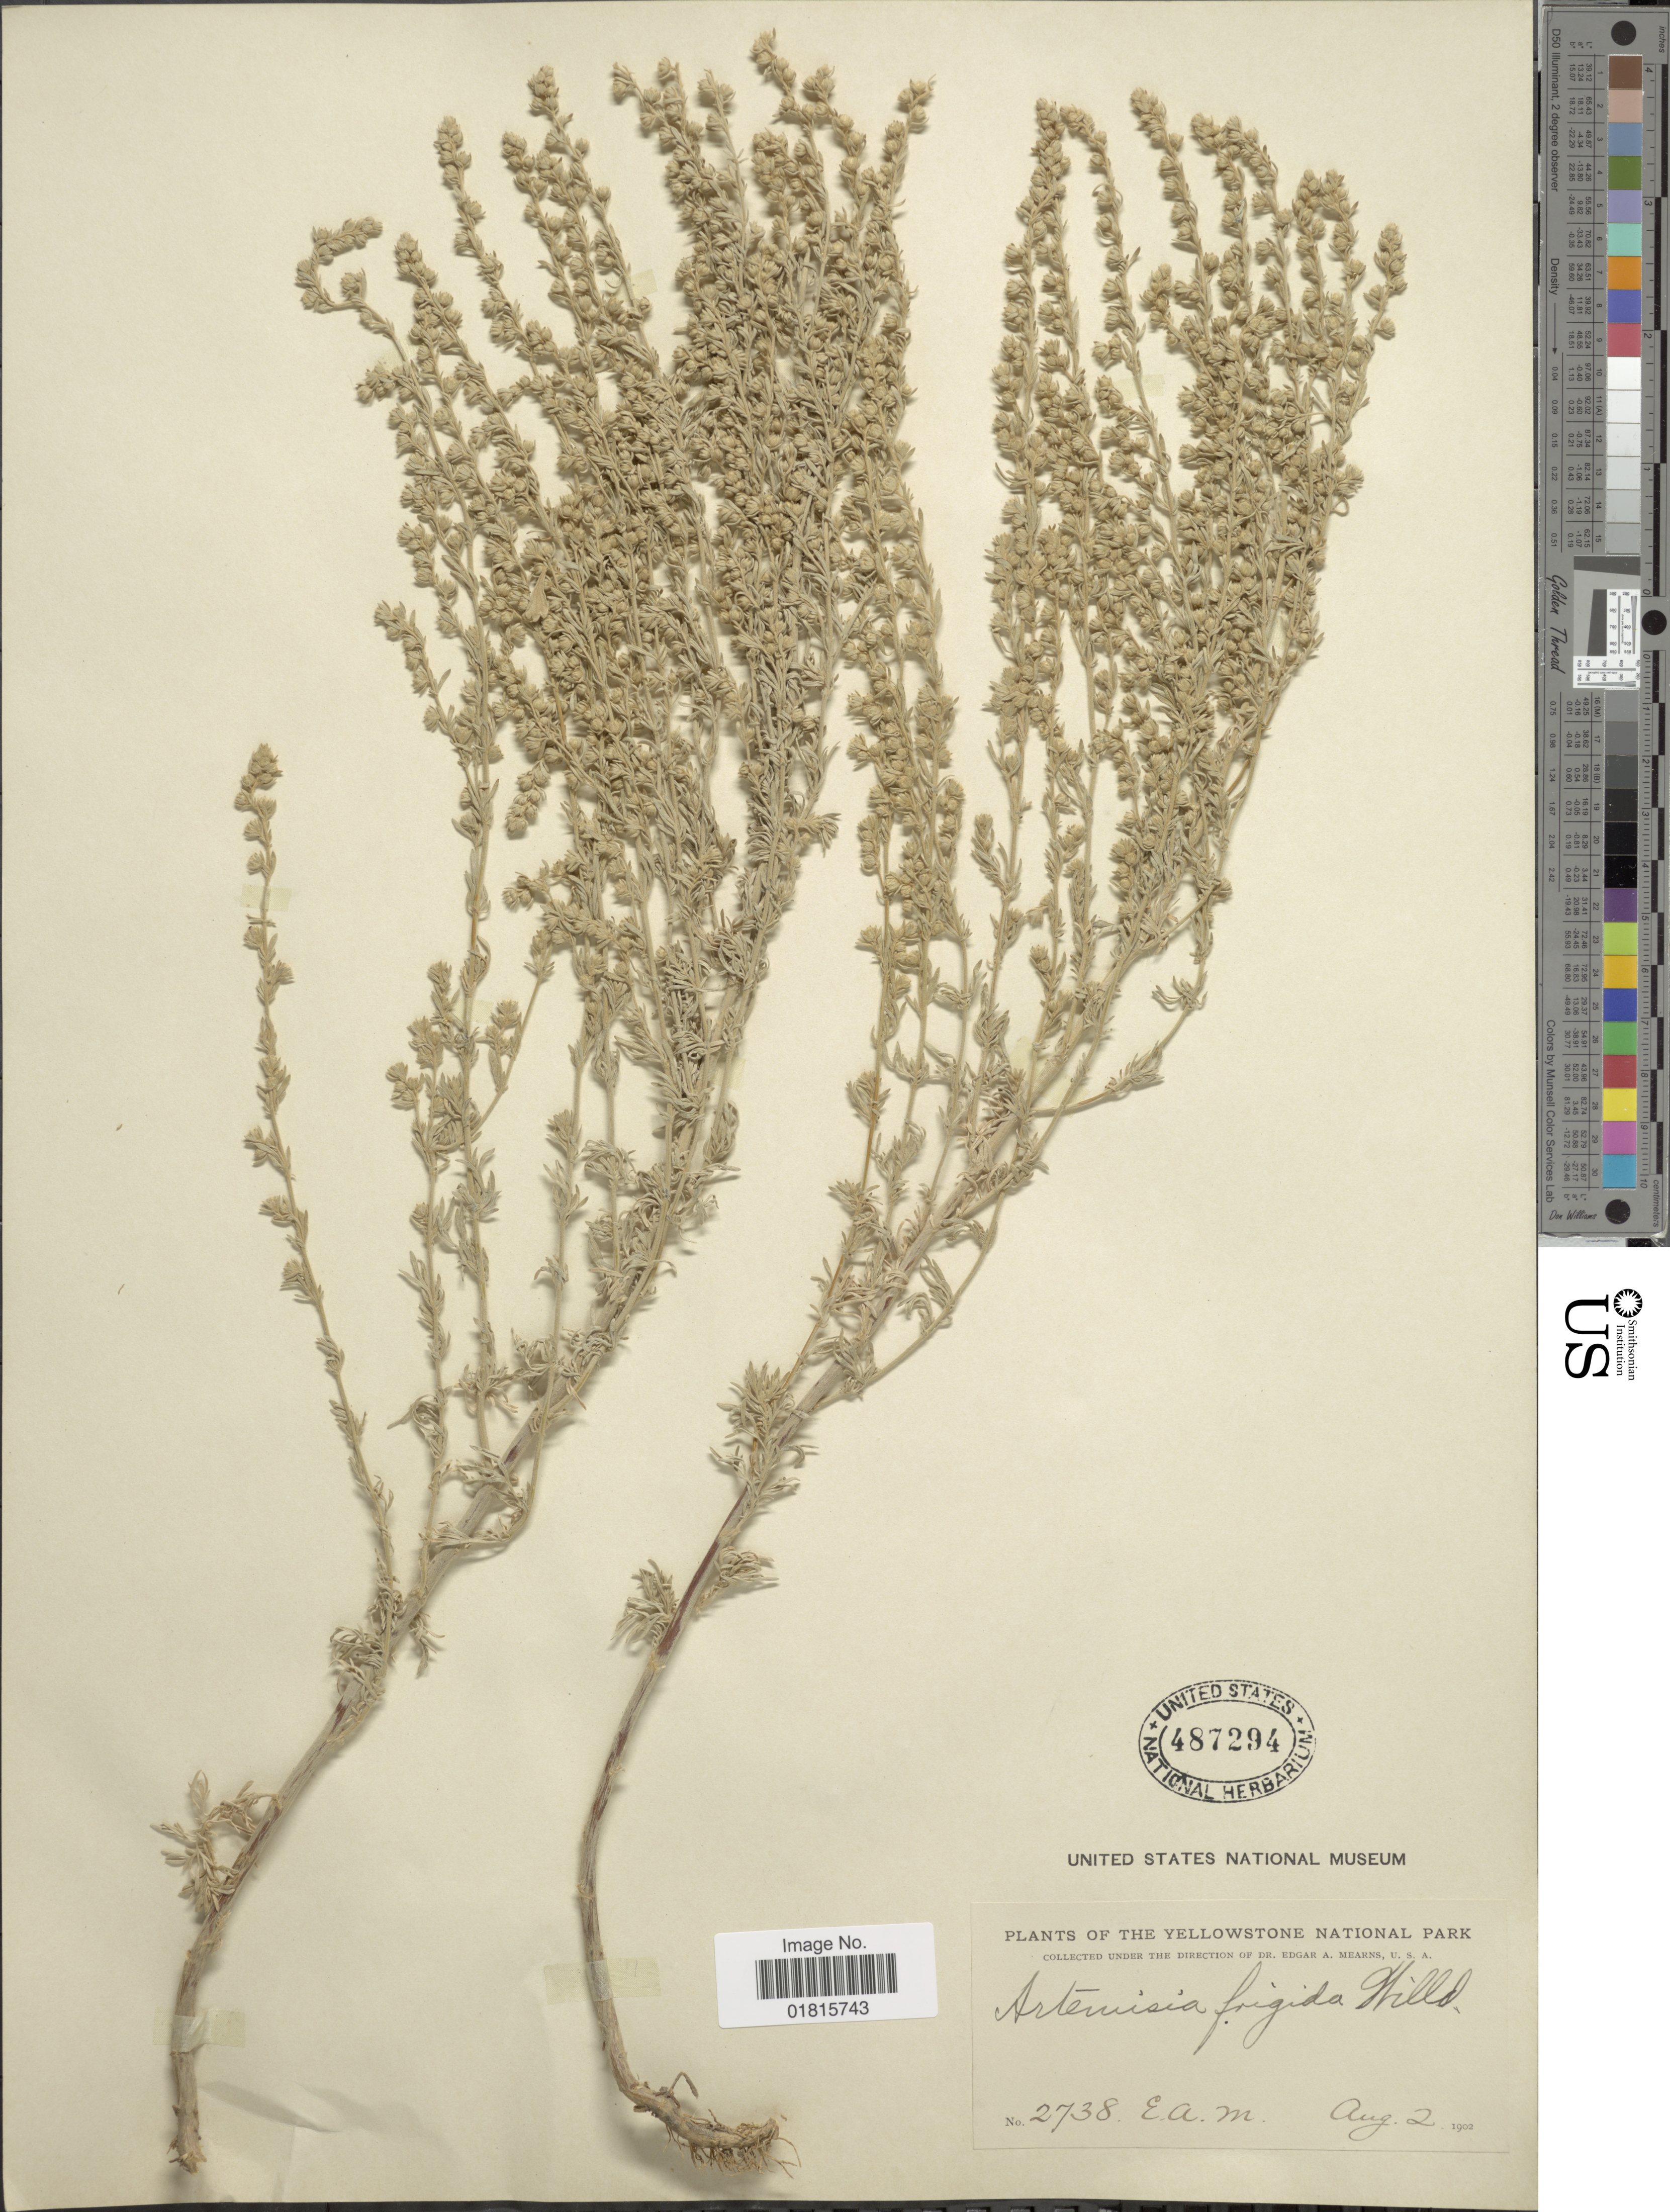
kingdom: Plantae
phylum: Tracheophyta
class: Magnoliopsida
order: Asterales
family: Asteraceae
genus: Artemisia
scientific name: Artemisia frigida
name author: Willd.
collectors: E. A. Mearns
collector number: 2738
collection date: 1902-08-02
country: United States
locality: The Yellowstone National Park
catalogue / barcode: US 487294